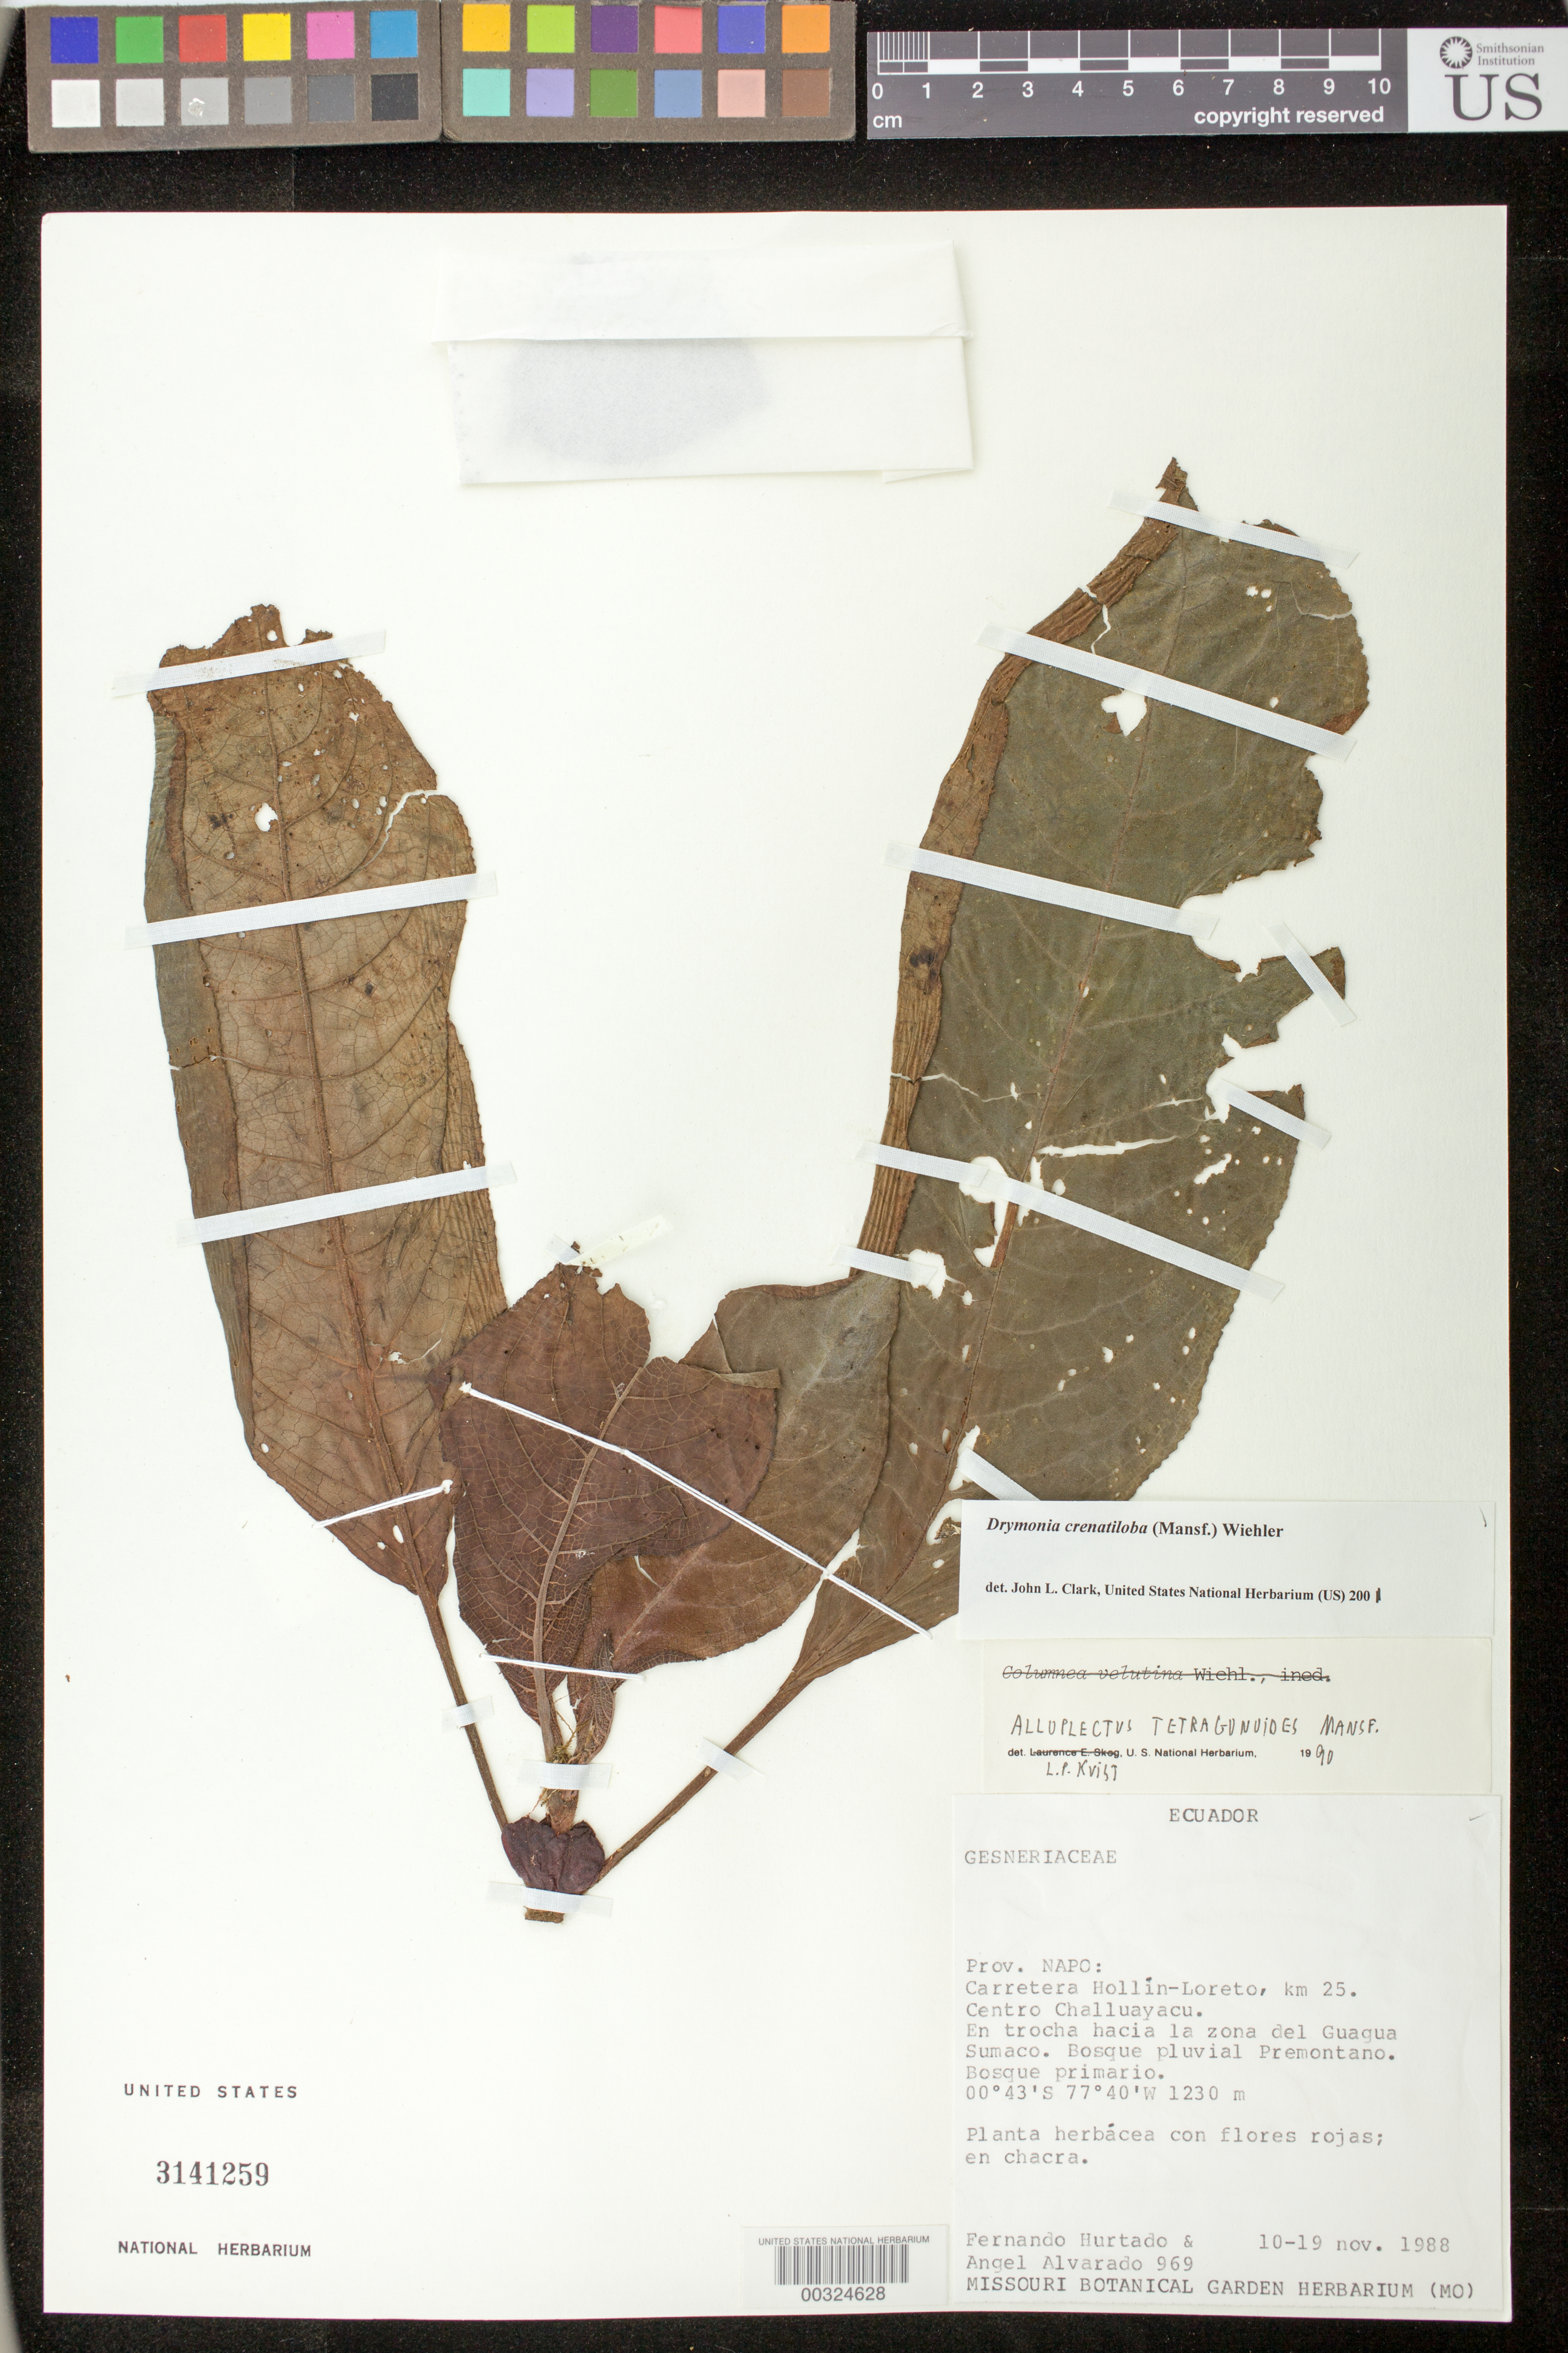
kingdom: Plantae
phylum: Tracheophyta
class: Magnoliopsida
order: Lamiales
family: Gesneriaceae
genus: Alloplectus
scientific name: Alloplectus crenatilobus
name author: Mansf.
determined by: Clark, J. L., (SEL), The Marie Selby Botanical Garden (UNITED STATES)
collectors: F. Hurtado & A. Alvarado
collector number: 969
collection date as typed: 10-19 Nov 1988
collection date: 1988-11-10/1988-11-19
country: Ecuador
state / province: Napo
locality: Carretera Hollín - Loreto, km 25, Centro Challuayacu, en trocha hacia la zona del Guagua Sumaco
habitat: Bosque pluvial premontano; bosque primario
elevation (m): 1230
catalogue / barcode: US 3141259